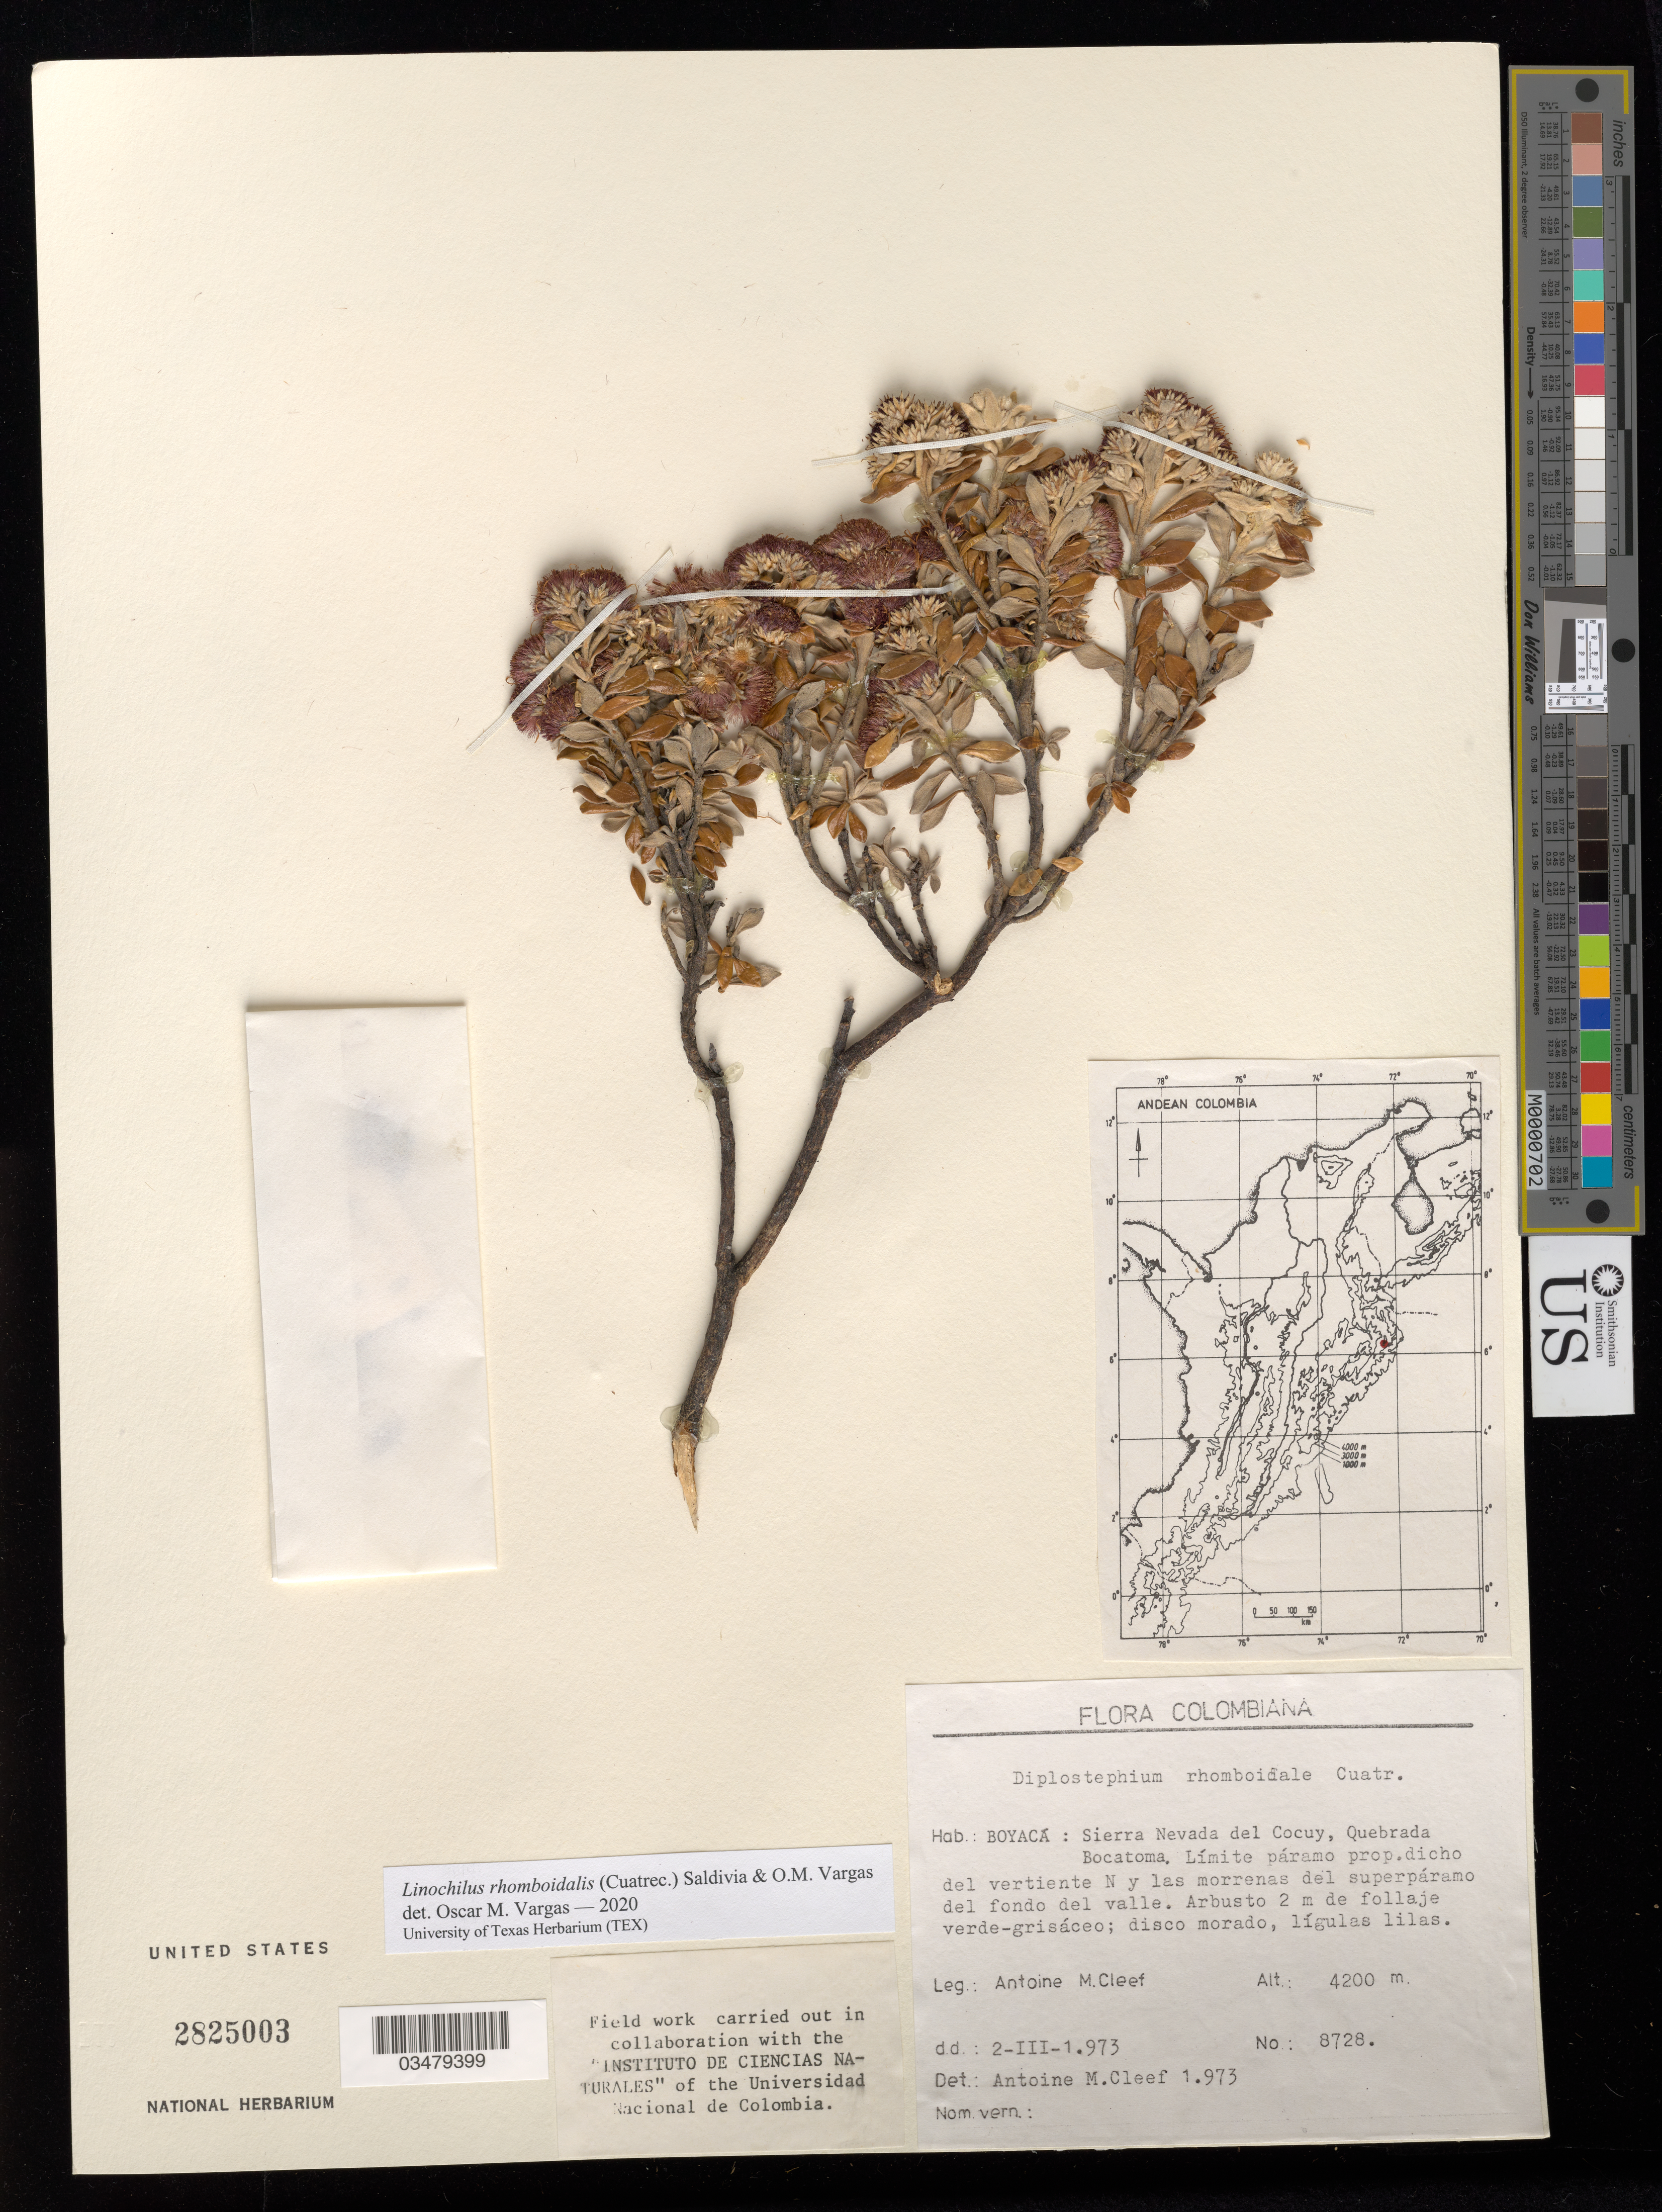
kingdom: Plantae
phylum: Tracheophyta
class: Magnoliopsida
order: Asterales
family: Asteraceae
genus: Linochilus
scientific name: Linochilus rhomboidalis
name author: (Cuatrec.) Saldivia & O.M. Vargas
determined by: Vargas, Oscar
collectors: A. M. Cleef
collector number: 8728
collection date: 1973-03-02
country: Colombia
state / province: Boyacá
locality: Boyacá: Sierra Nevada del Cocuy, Quebrada Bocatoma. limite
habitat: Limite paramo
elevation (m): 4200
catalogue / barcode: US 2825003